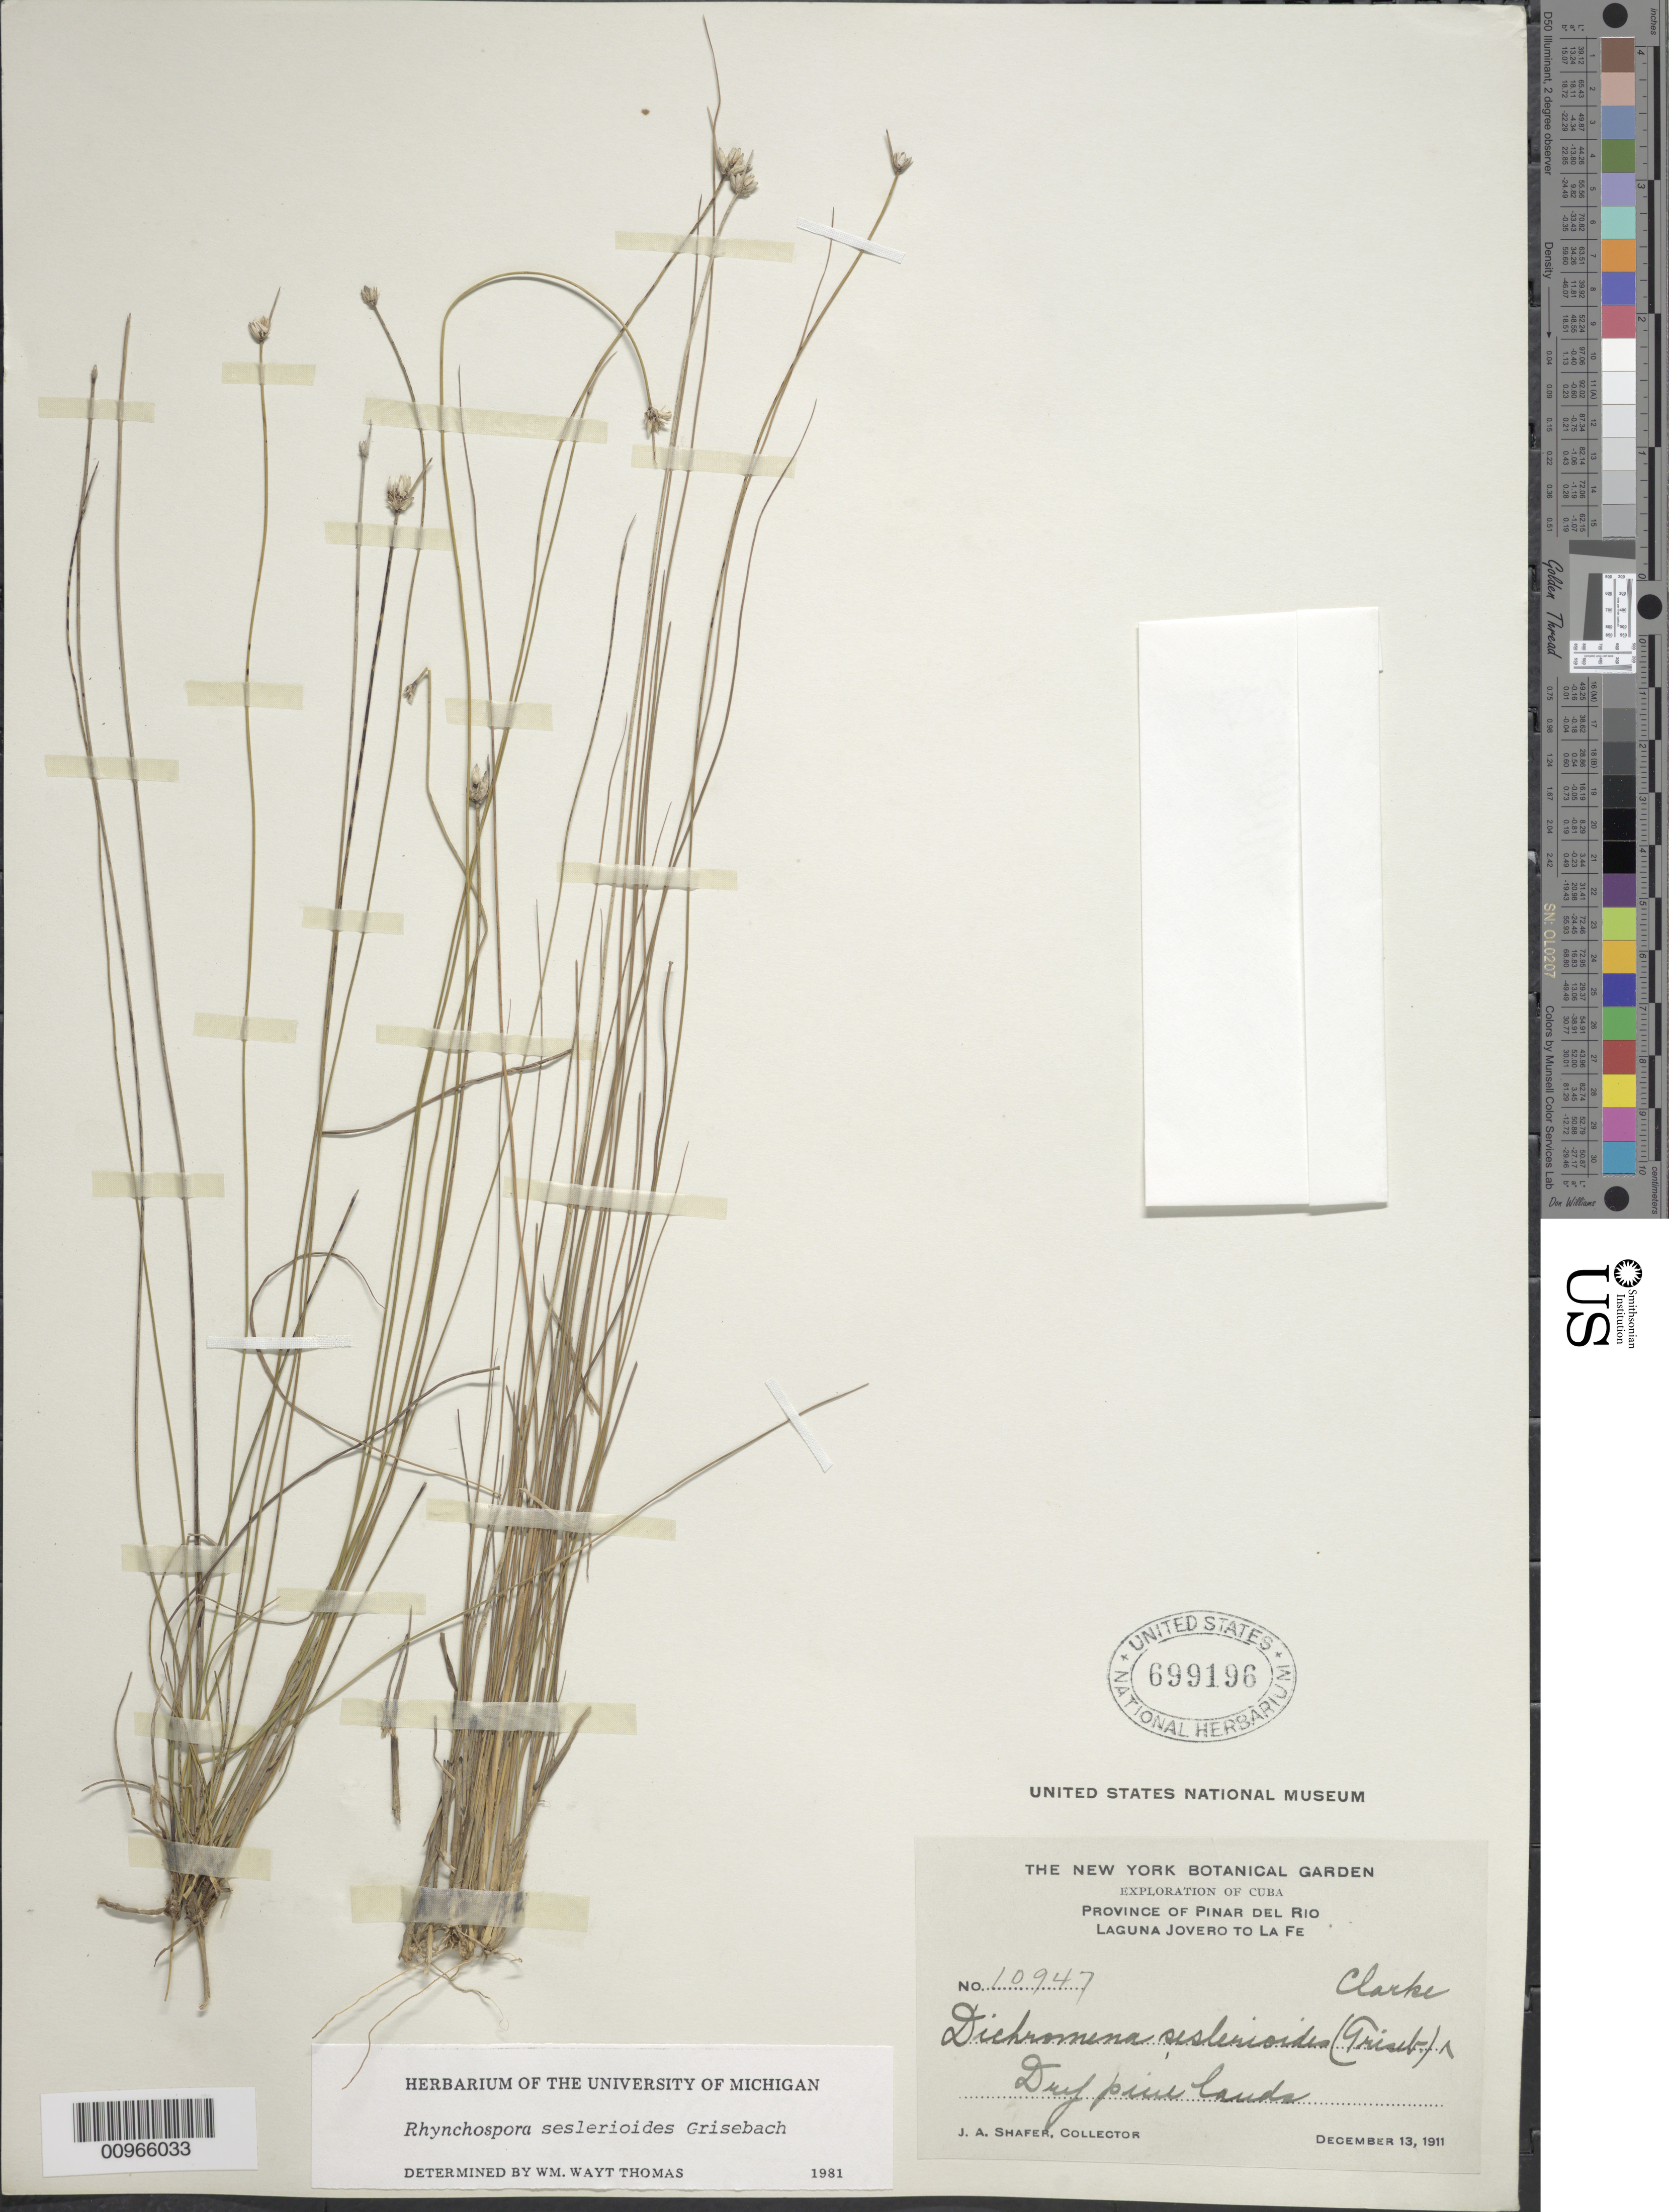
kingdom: Plantae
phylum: Tracheophyta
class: Liliopsida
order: Poales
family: Cyperaceae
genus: Rhynchospora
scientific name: Rhynchospora seslerioides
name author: Griseb.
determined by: Thomas, W. W.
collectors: J. A. Shafer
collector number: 10947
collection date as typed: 13 Dec 1911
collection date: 1911-12-13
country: Cuba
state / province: Pinar del Rio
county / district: Dry forest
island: Cuba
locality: Laguna Jovero to La Fe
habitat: Dry pine lands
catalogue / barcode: US 699196